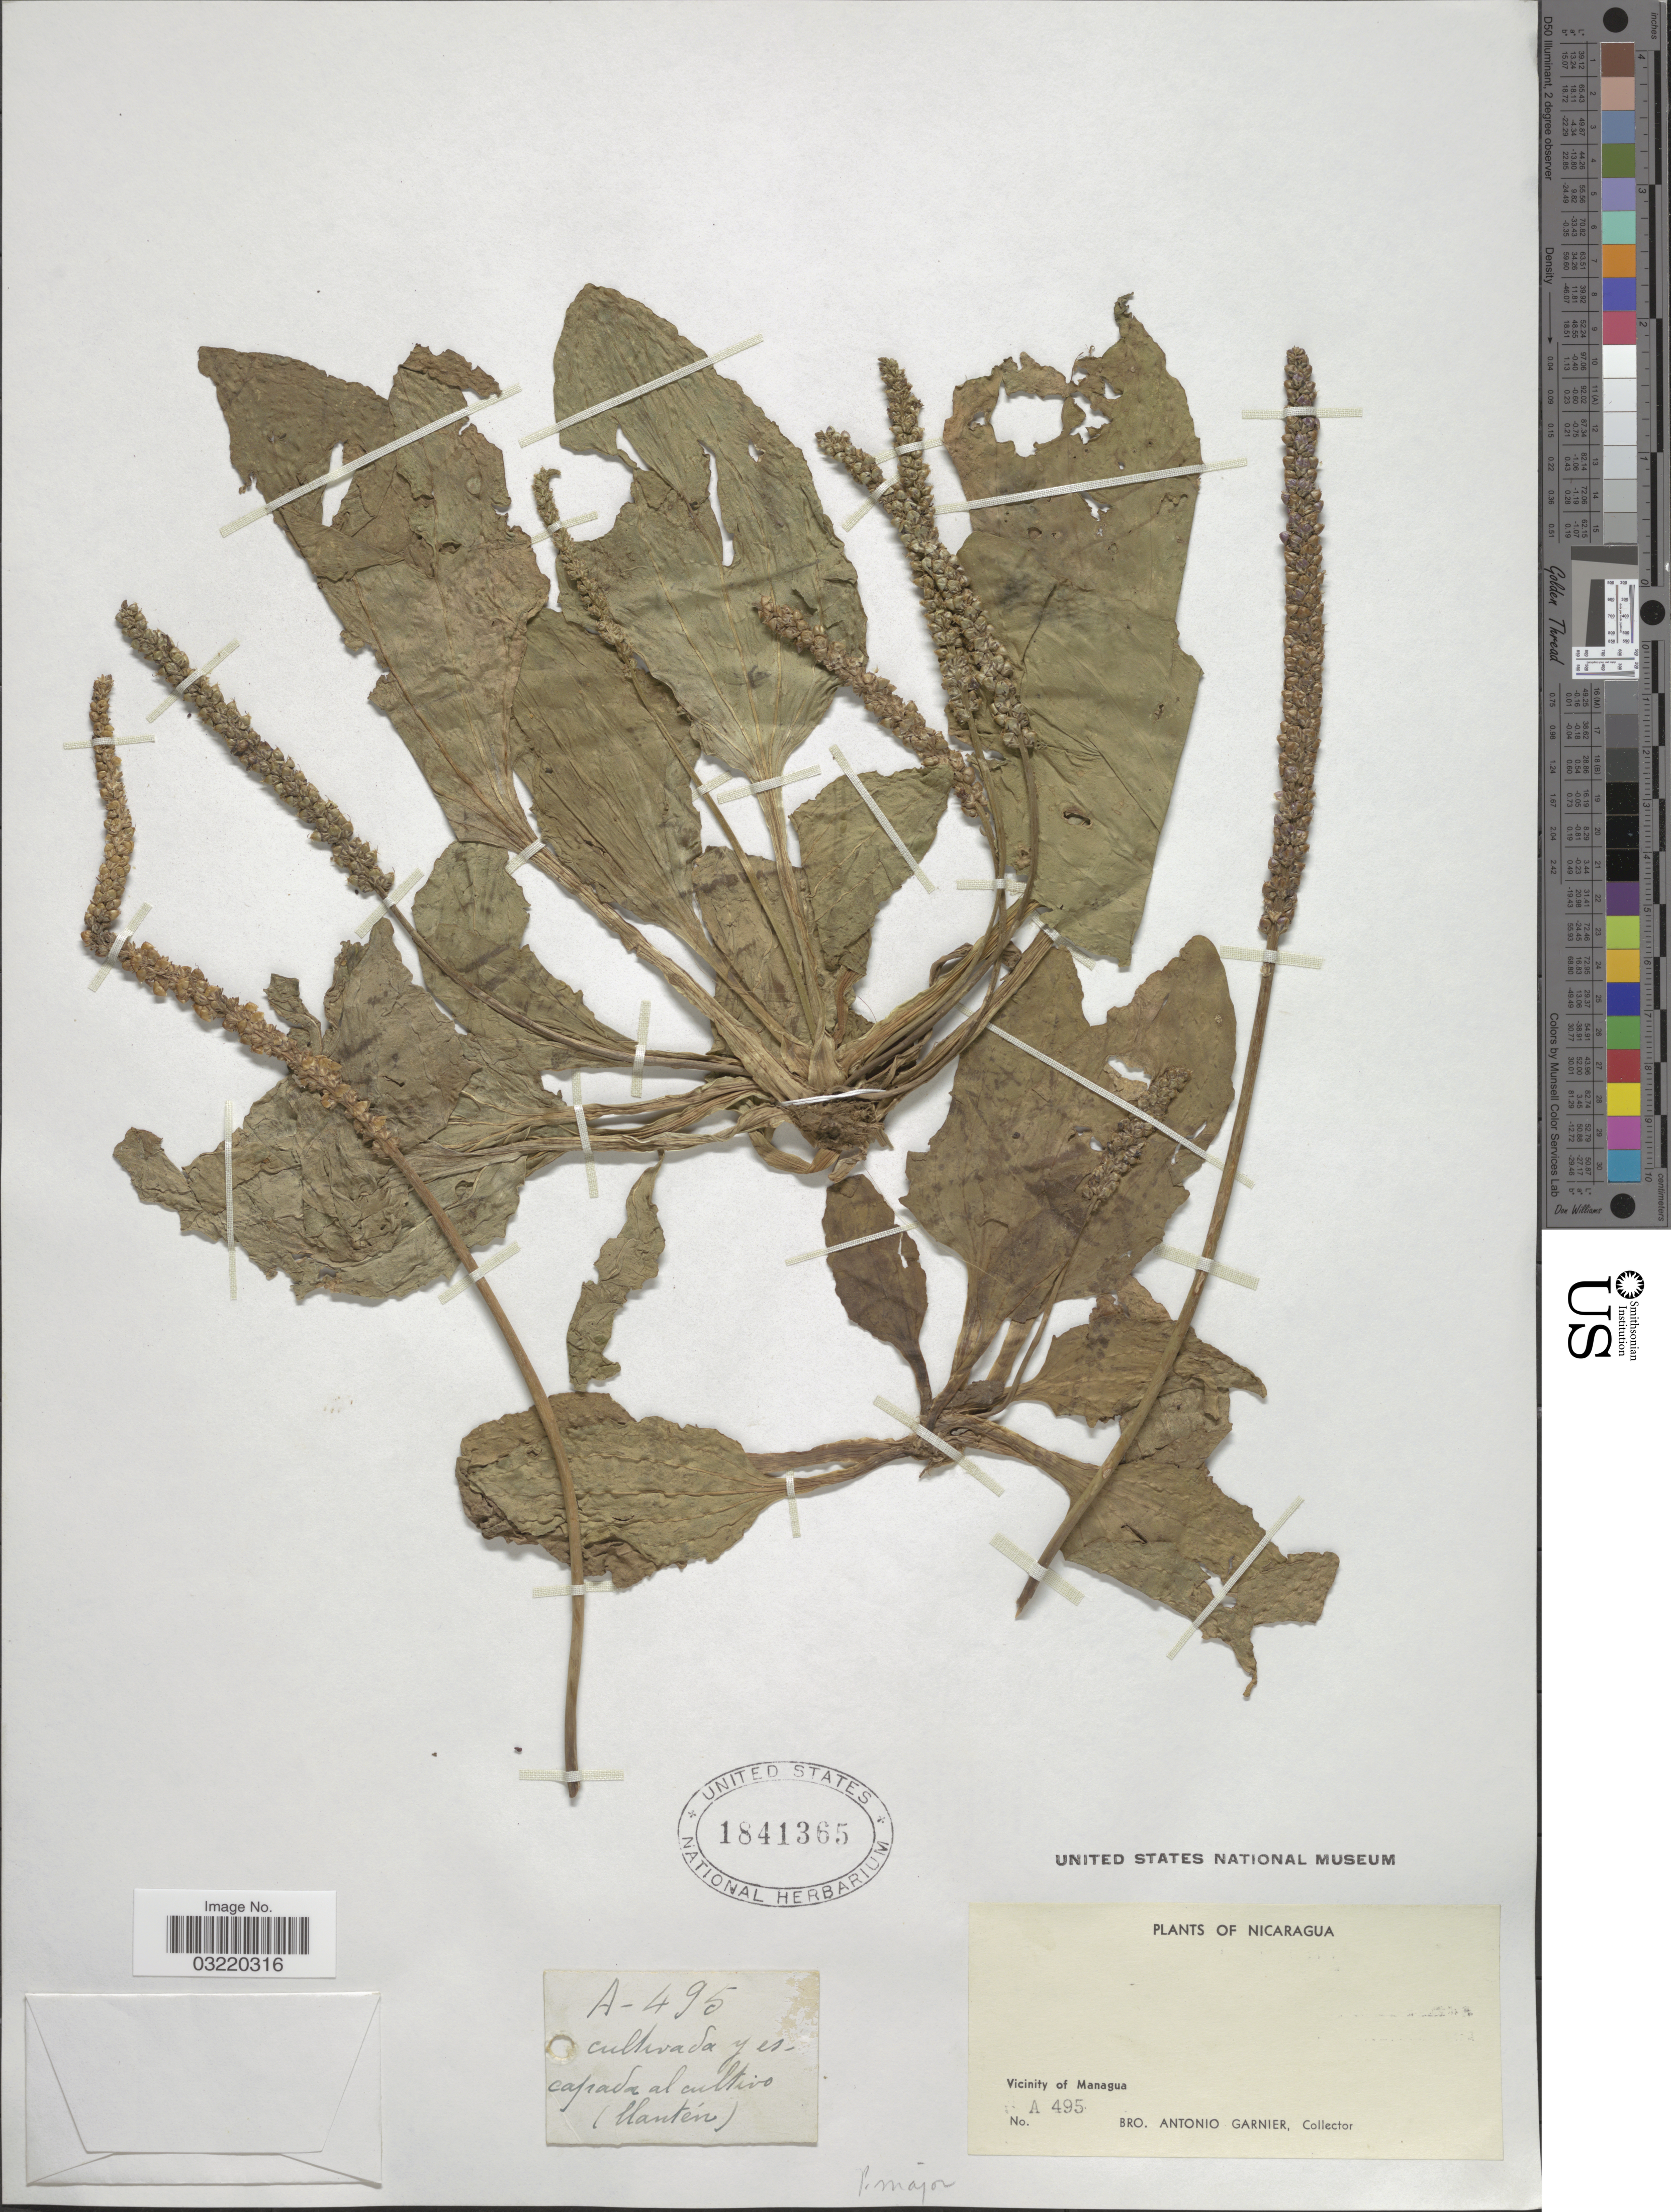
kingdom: Plantae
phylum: Tracheophyta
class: Magnoliopsida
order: Lamiales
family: Plantaginaceae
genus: Plantago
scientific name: Plantago major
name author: L.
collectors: Bro. A. Garnier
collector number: A495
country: Nicaragua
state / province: Managua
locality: Vicinity of Managua.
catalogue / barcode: US 1841365